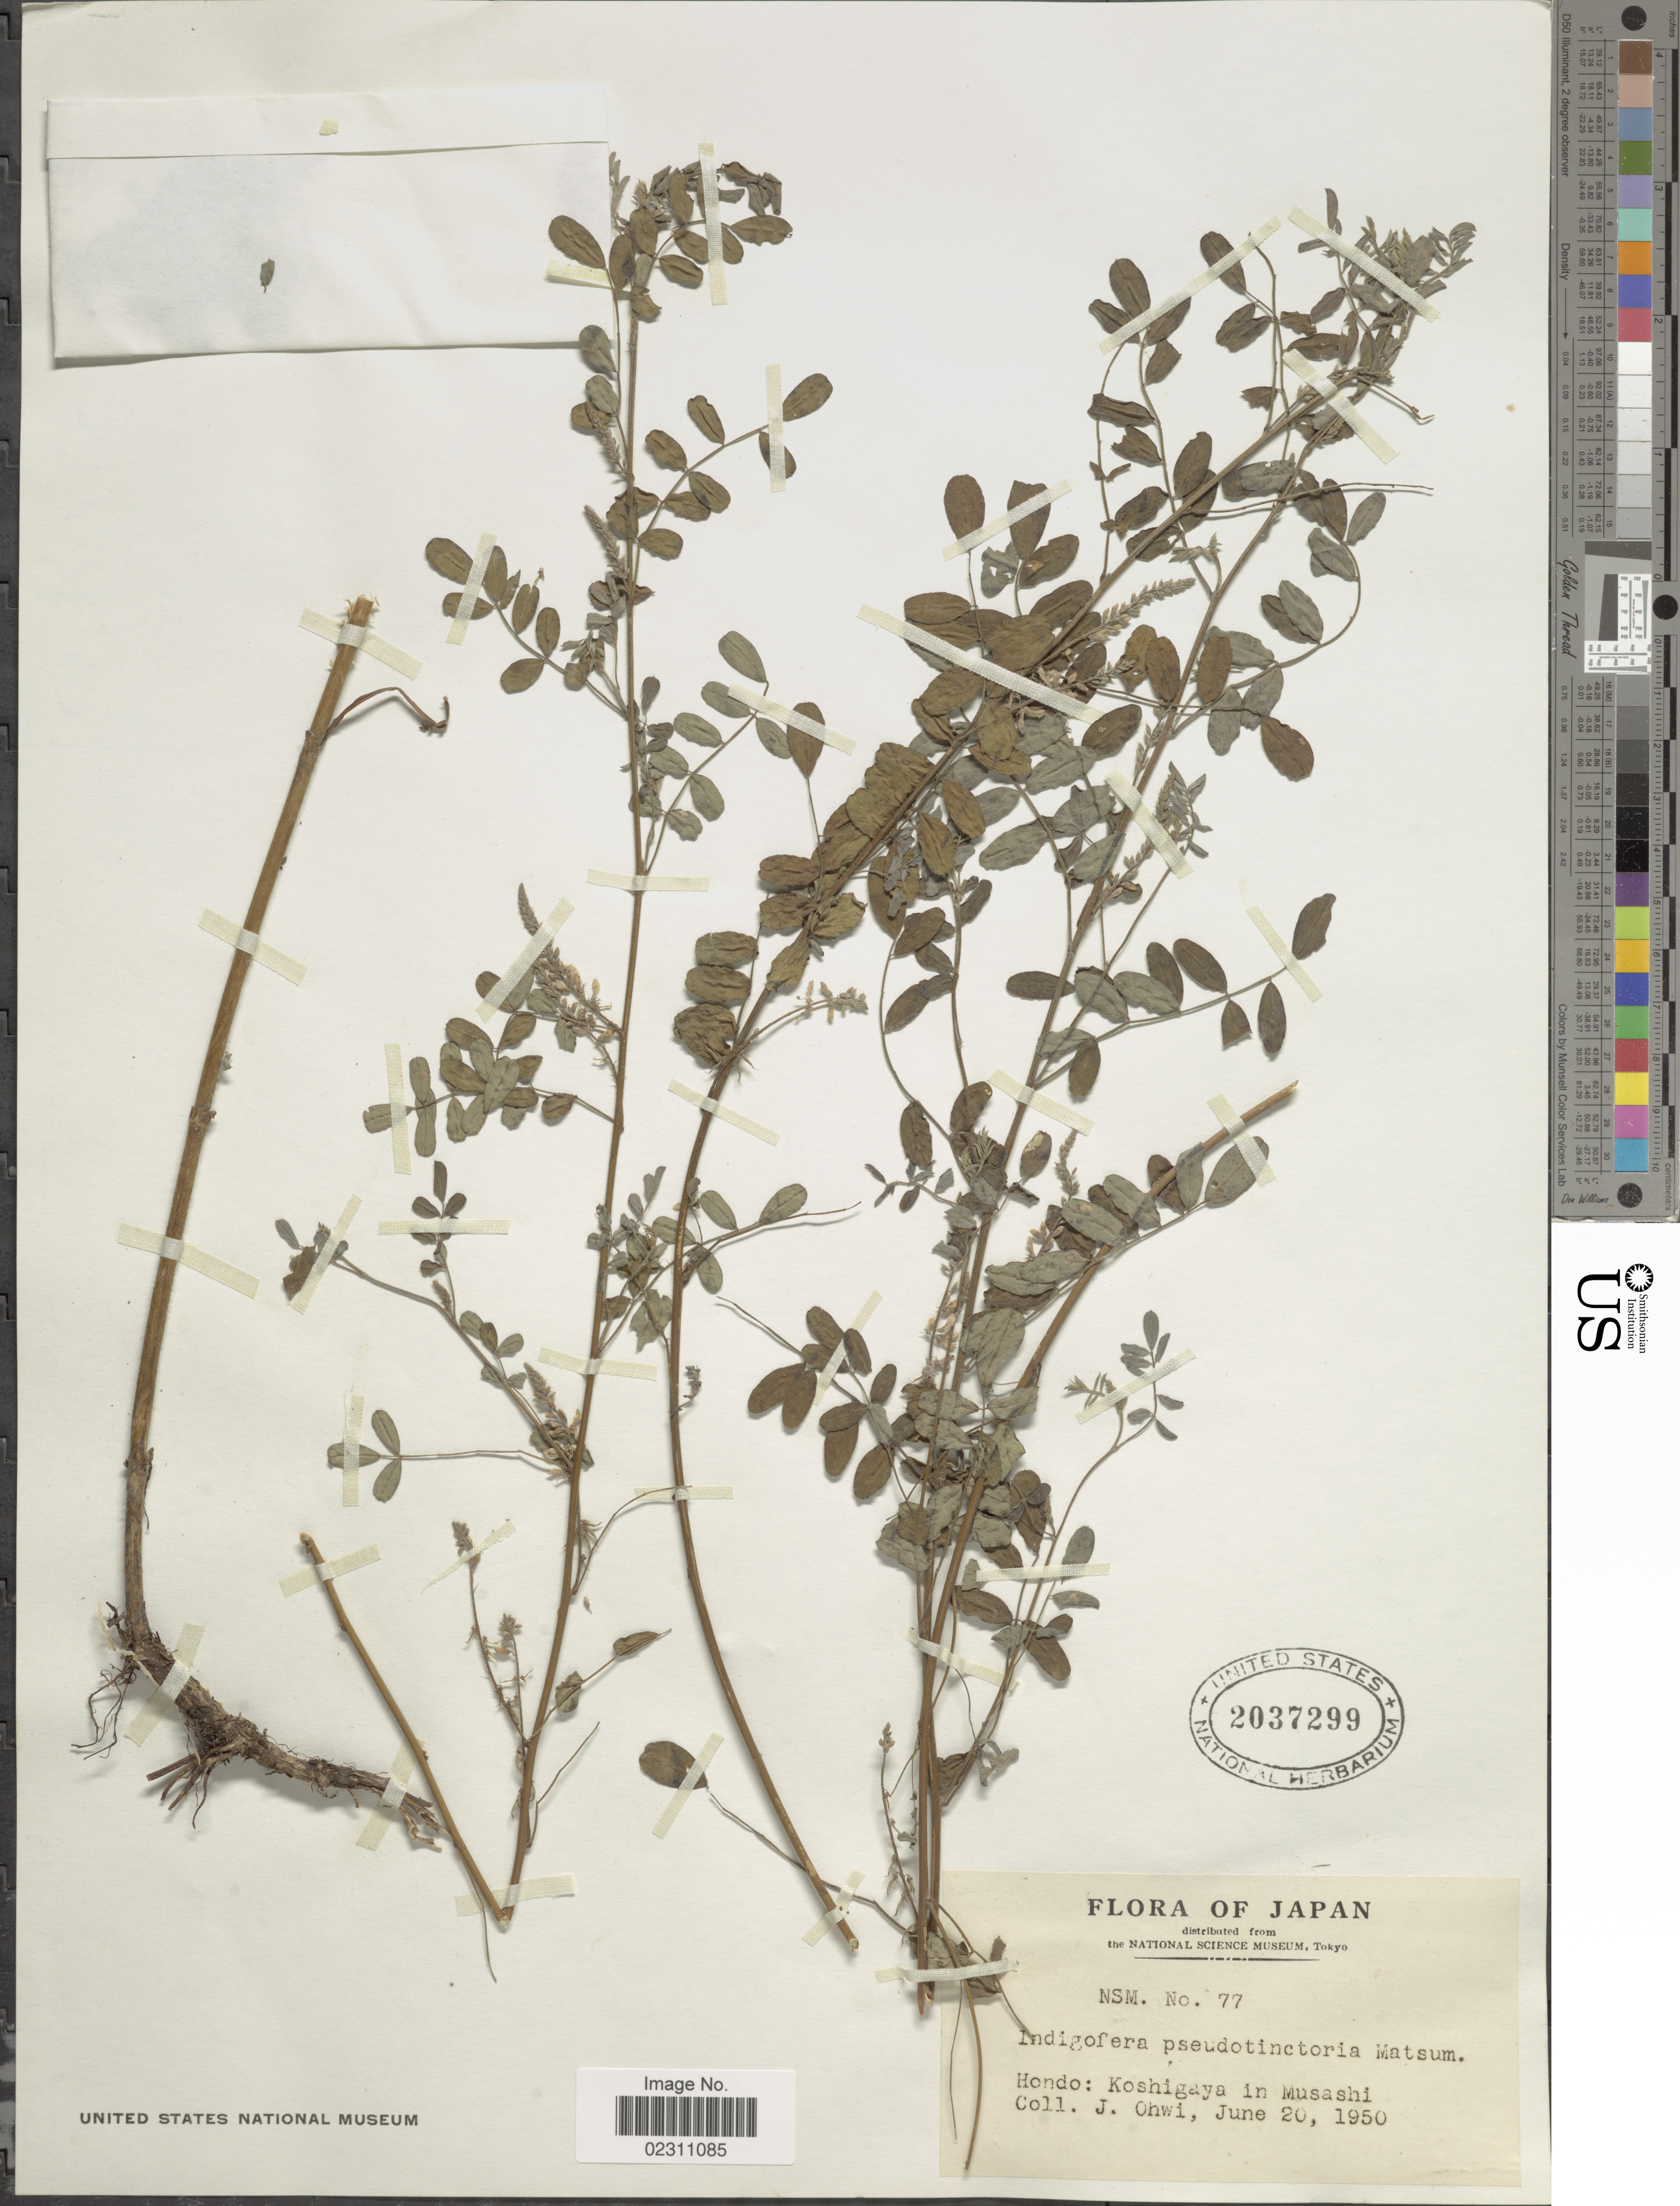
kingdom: Plantae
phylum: Tracheophyta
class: Magnoliopsida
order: Fabales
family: Fabaceae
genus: Indigofera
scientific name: Indigofera pseudotinctoria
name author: Matsum.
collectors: J. Ohwi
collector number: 77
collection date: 1950-06-20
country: Japan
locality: Hondo, Koshigaya in Musashi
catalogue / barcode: US 2037299